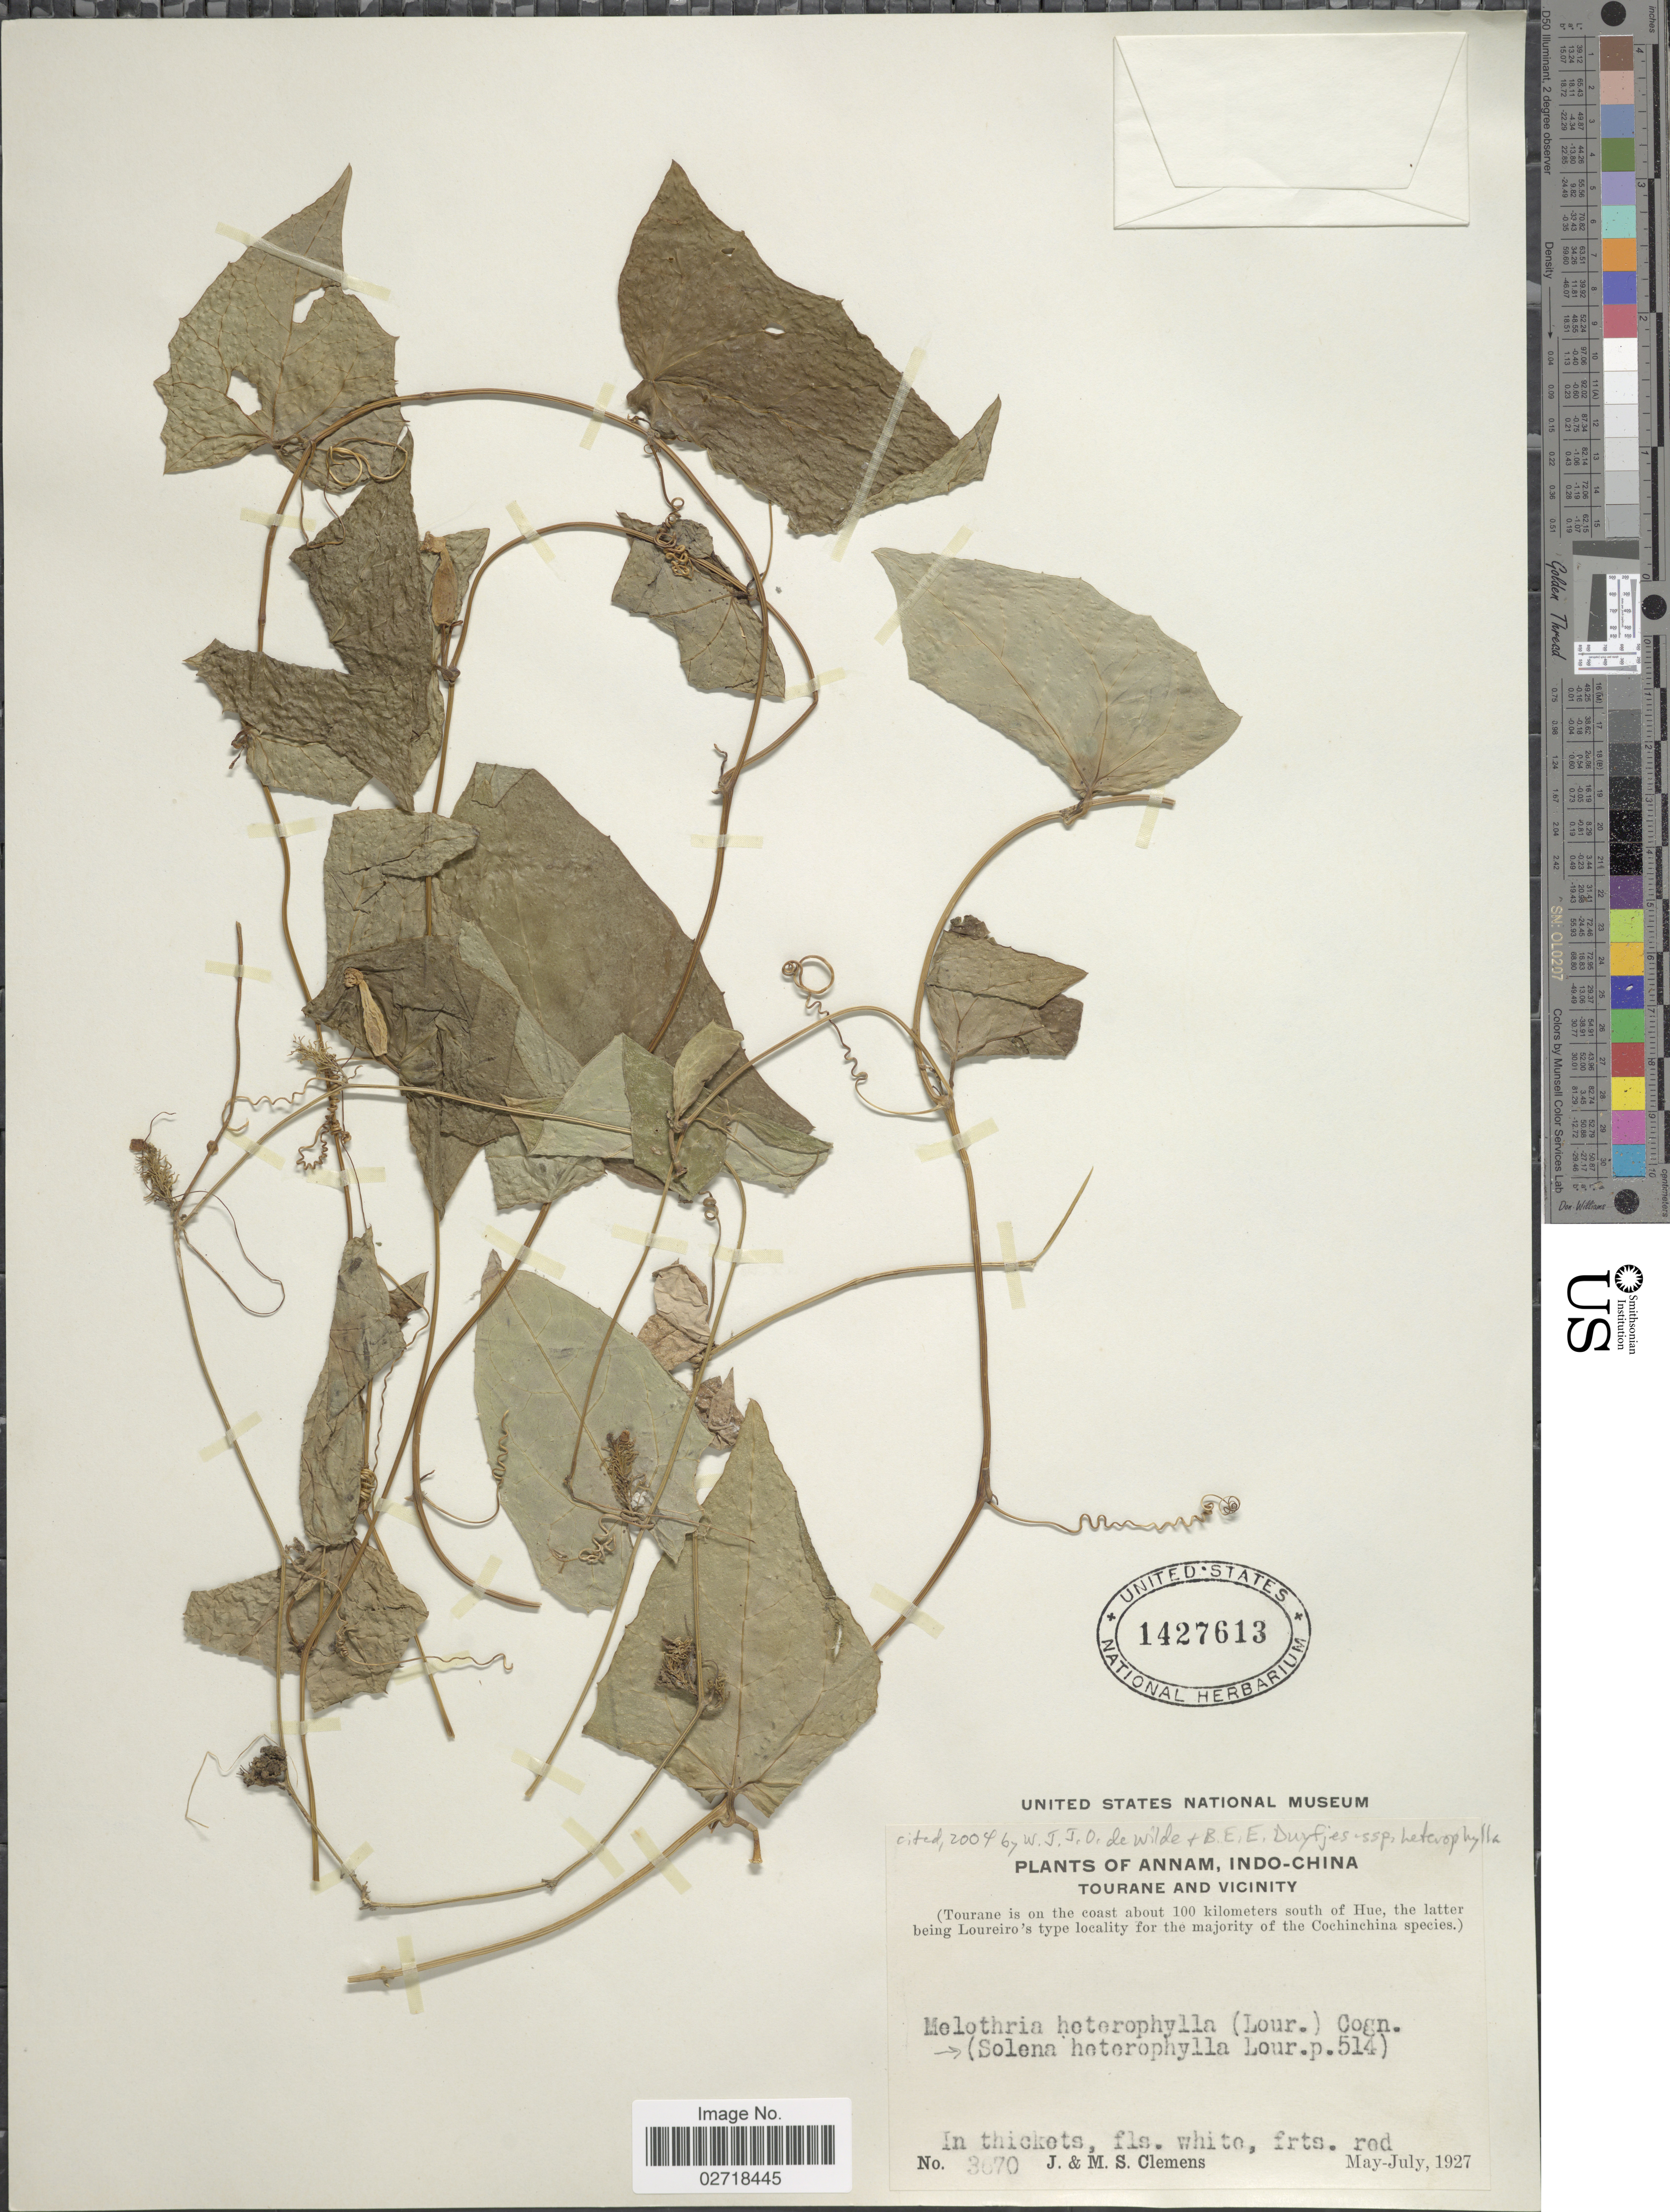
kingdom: Plantae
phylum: Tracheophyta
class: Magnoliopsida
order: Cucurbitales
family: Cucurbitaceae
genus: Solena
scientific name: Solena heterophylla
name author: Lour.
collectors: J. Clemens & M. S. Clemens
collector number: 3670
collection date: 1927-05/1927-07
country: Vietnam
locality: Annam, Indo-China. Tourane and vicinity.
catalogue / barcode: US 1427613